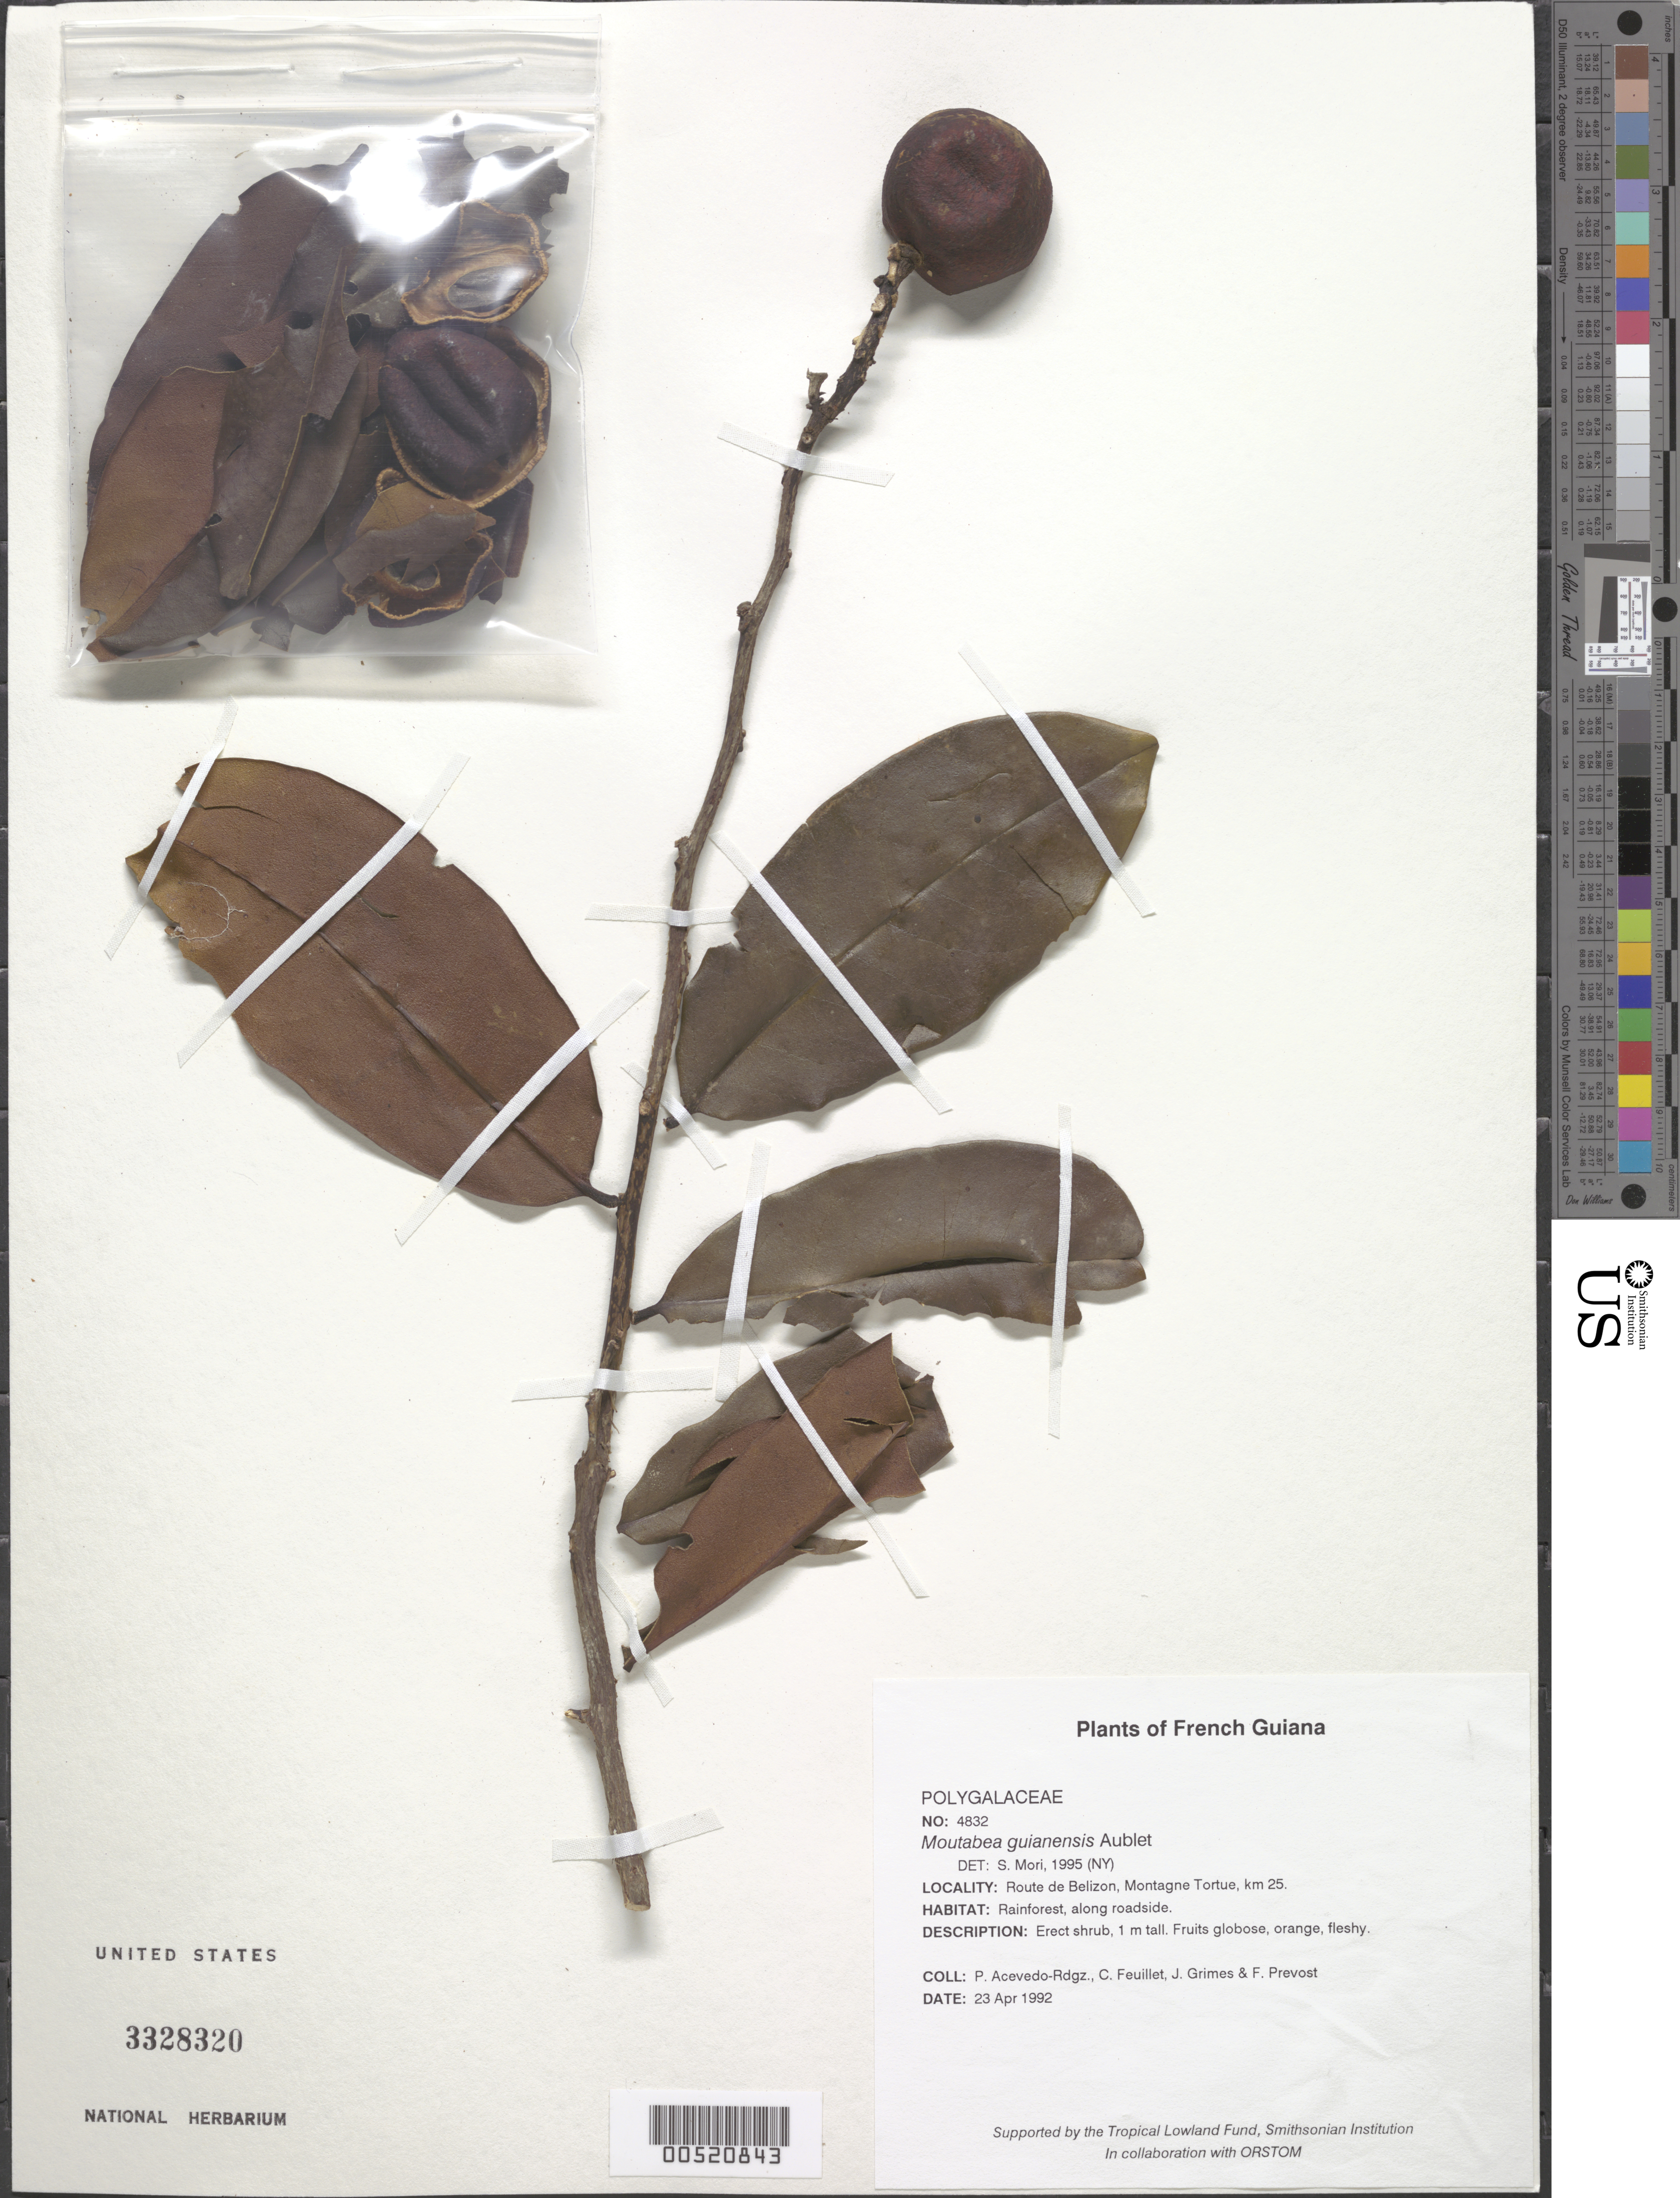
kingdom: Plantae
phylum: Tracheophyta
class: Magnoliopsida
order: Fabales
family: Polygalaceae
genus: Moutabea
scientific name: Moutabea guianensis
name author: Aubl.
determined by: Mori, Scott A.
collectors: P. Acevedo-Rodr., C. Feuillet, J. Grimes & M.-F. Prévost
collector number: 4832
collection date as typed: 23 Apr 1992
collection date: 1992-04-23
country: French Guiana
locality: Route de Belizon, Montagne Tortue, km 25.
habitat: Rainforest, along roadside.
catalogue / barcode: US 3328320